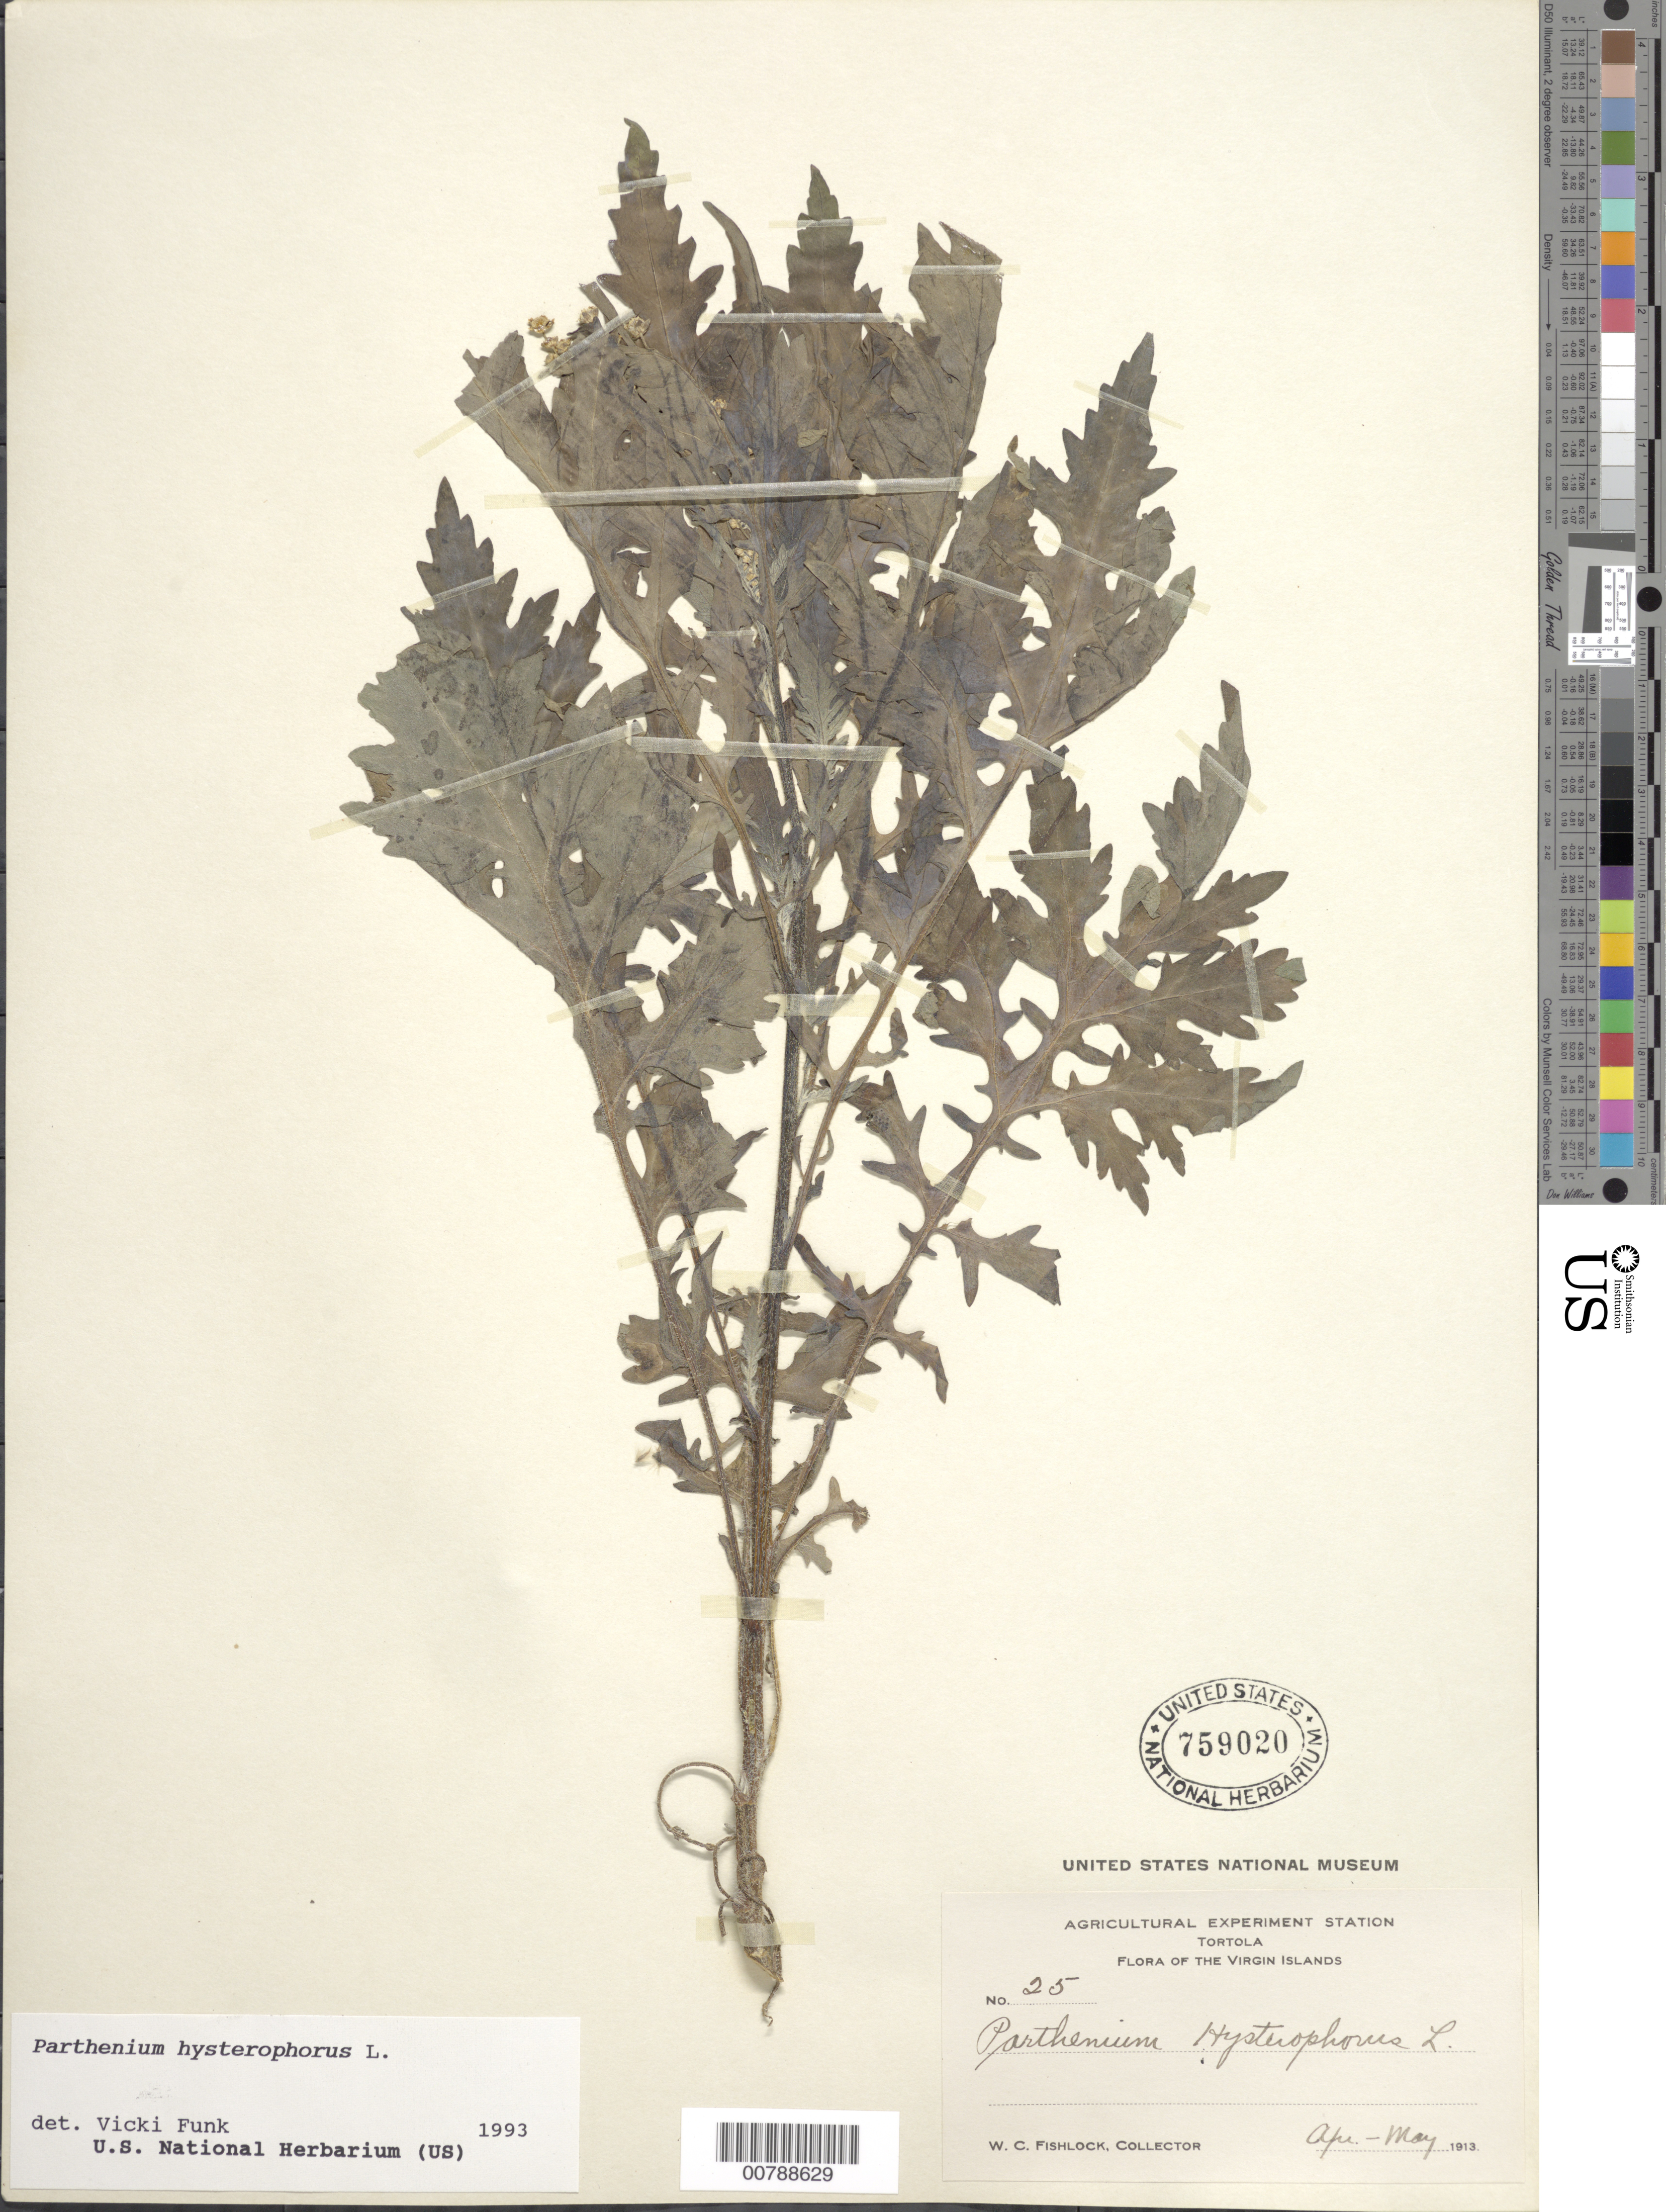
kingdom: Plantae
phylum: Tracheophyta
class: Magnoliopsida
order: Asterales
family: Asteraceae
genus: Parthenium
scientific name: Parthenium hysterophorus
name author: L.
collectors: W. Fishlock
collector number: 25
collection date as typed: Apr 1913 to -- May 1913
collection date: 1913-04/1913-05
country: British Virgin Islands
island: Tortola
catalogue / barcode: US 759020